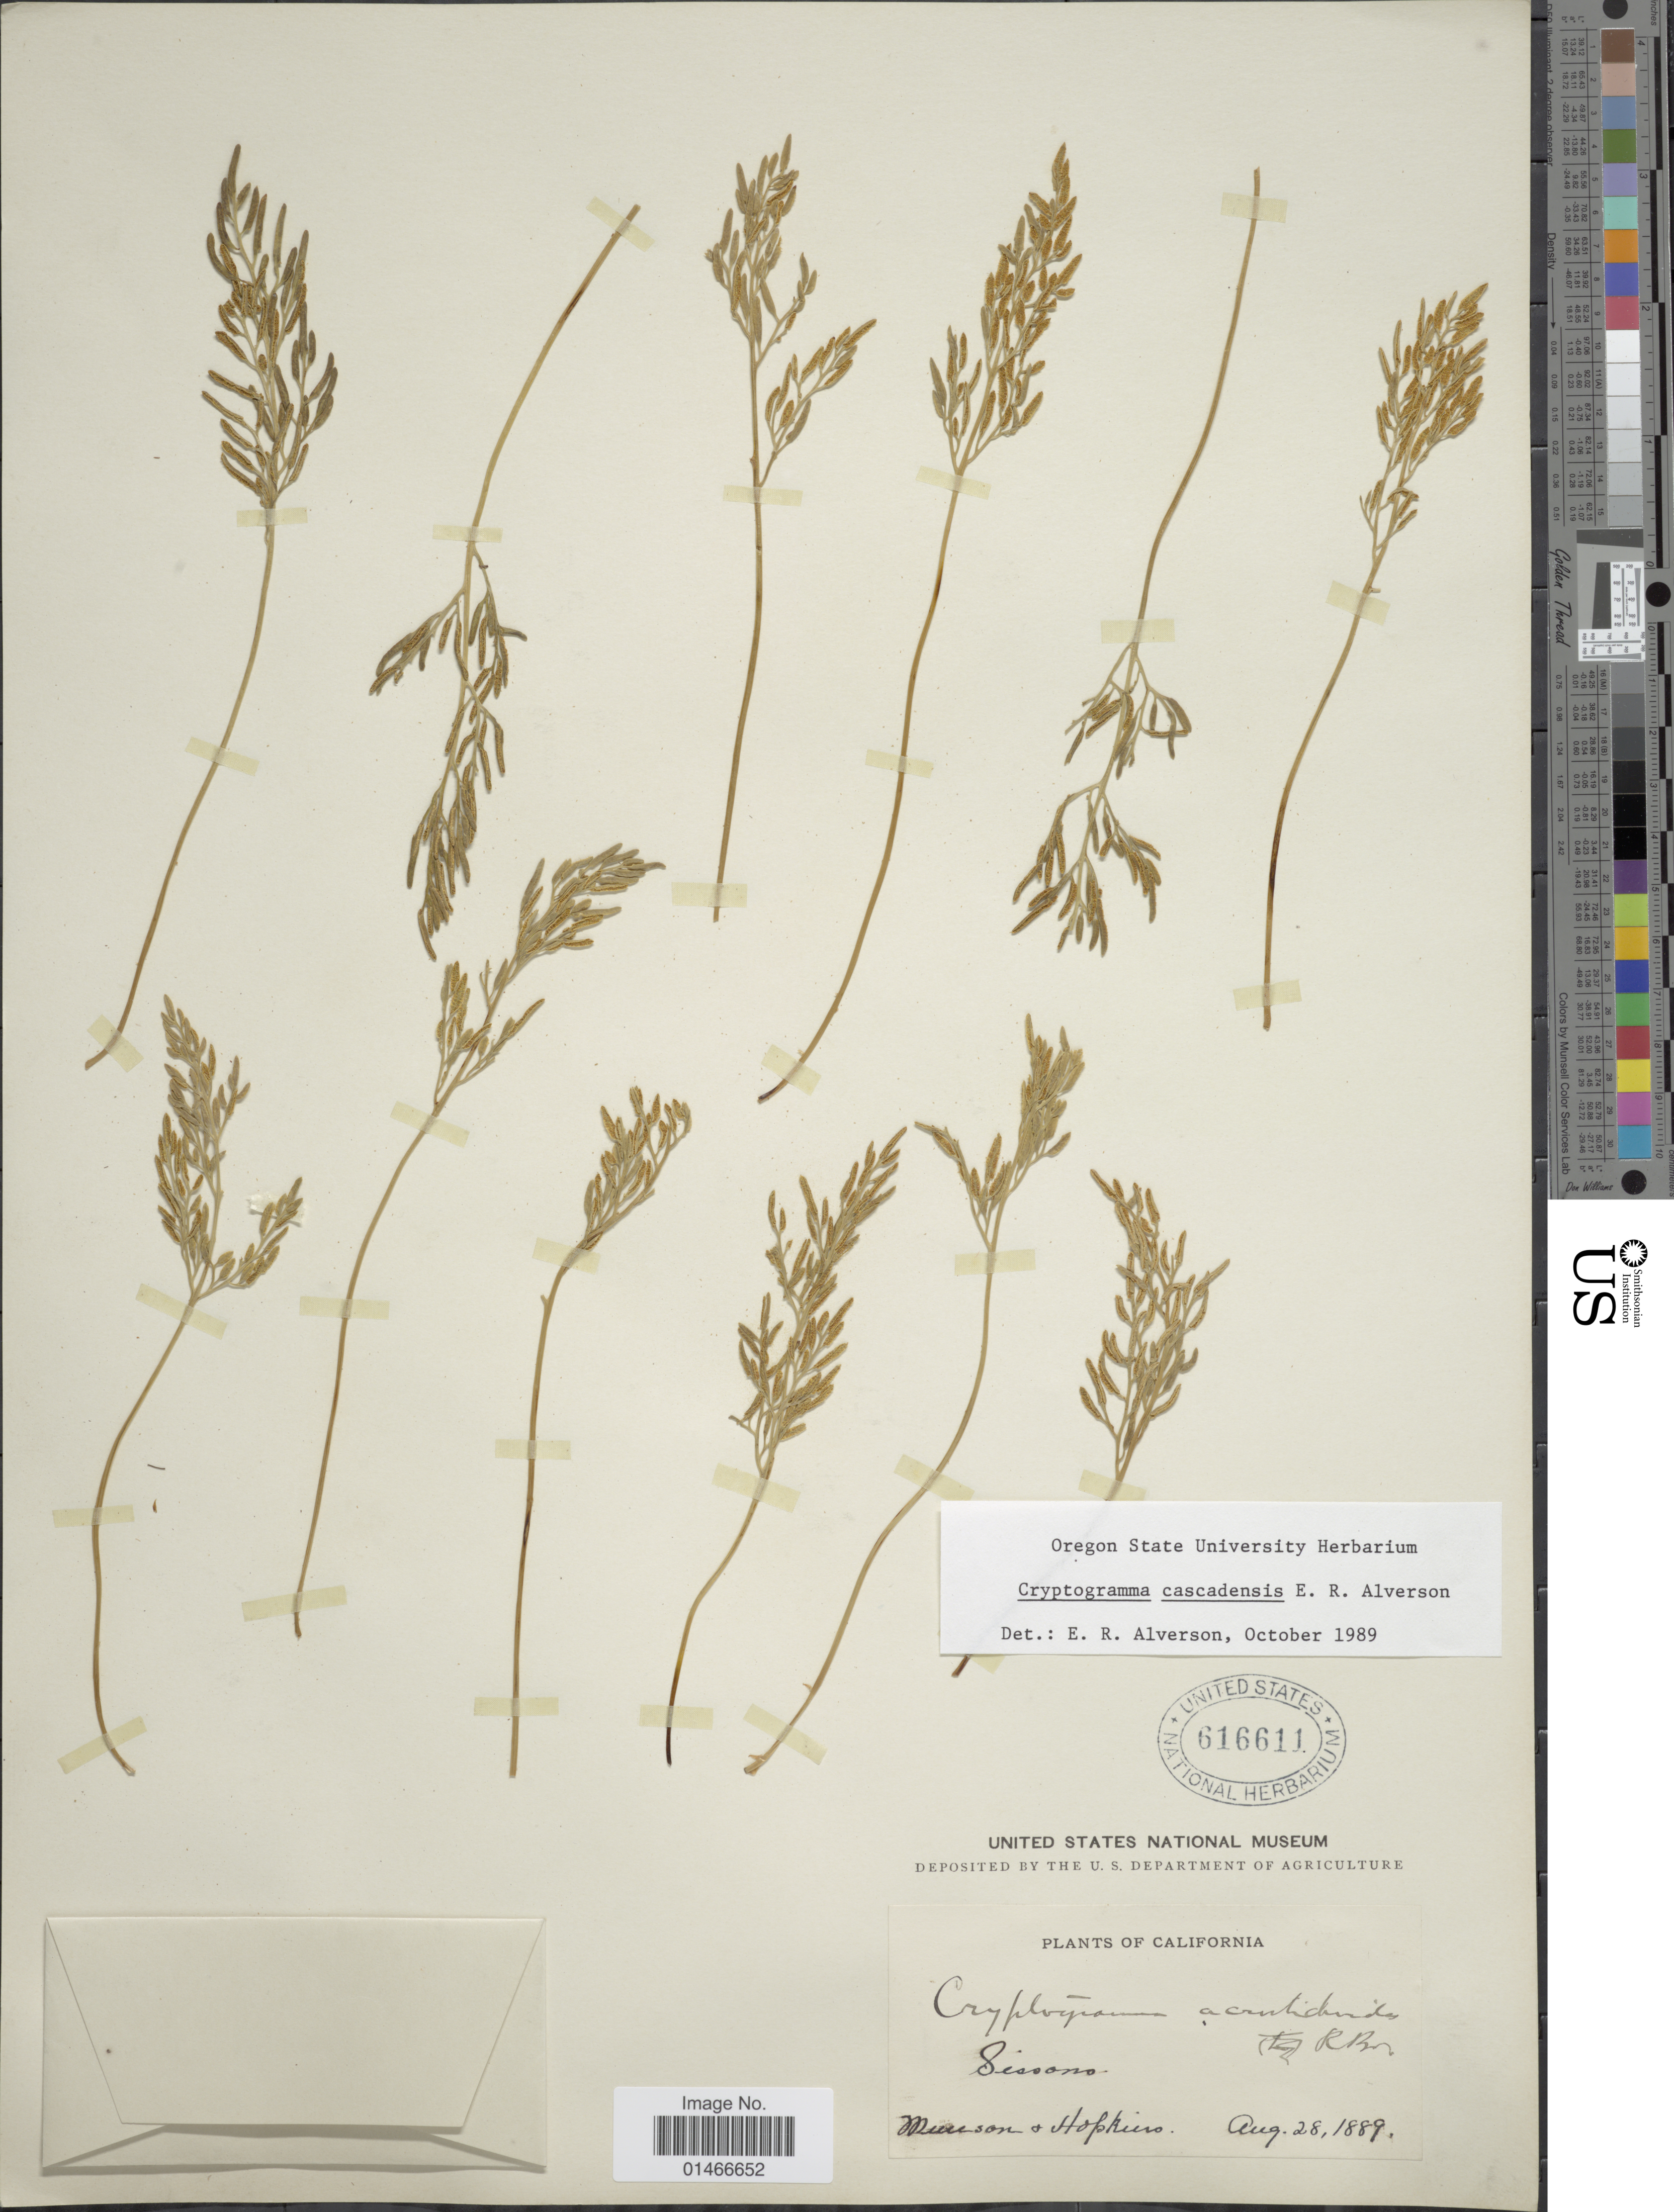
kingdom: Plantae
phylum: Tracheophyta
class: Polypodiopsida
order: Polypodiales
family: Pteridaceae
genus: Cryptogramma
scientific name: Cryptogramma cascadensis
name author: Alverson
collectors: -. Munson & -- Hopkins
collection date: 1889-08-28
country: United States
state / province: California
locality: Lissons.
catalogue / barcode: US 616611